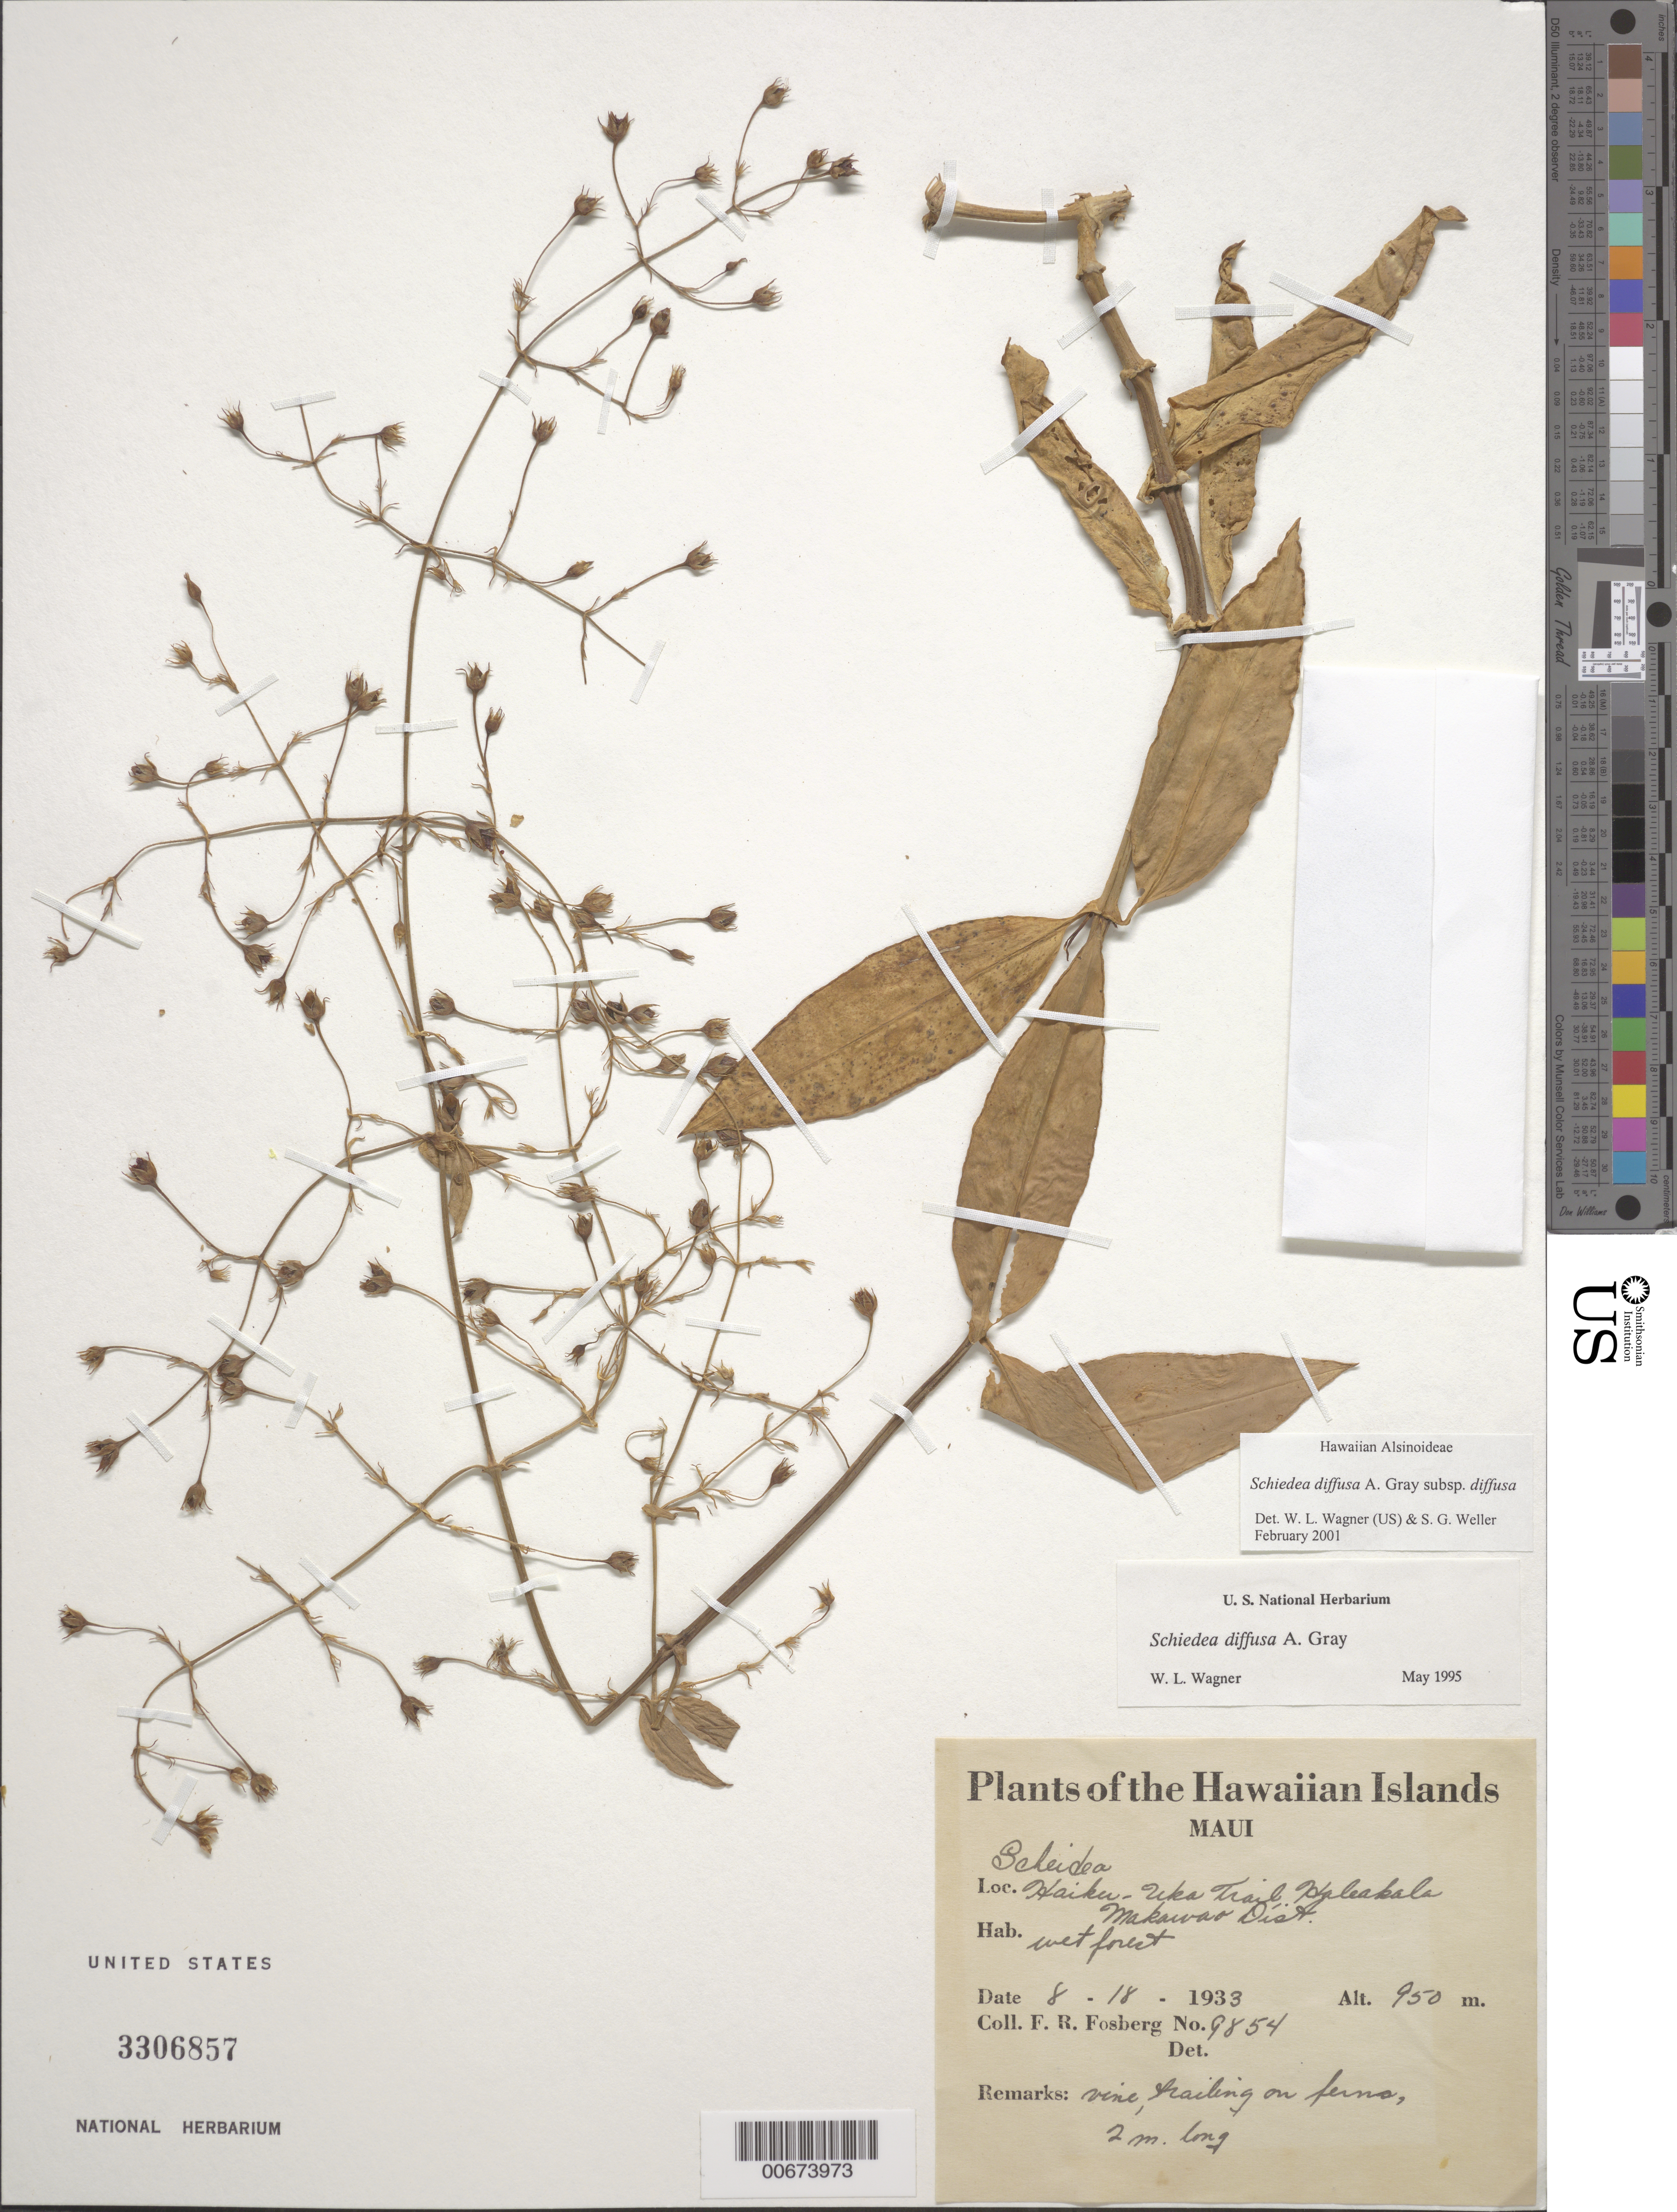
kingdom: Plantae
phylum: Tracheophyta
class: Magnoliopsida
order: Caryophyllales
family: Caryophyllaceae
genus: Schiedea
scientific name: Schiedea diffusa subsp. diffusa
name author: A. Gray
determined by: Wagner, W. L.; Weller, Stephen G.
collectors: F. R. Fosberg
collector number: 9854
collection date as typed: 18 Aug 1933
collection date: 1933-08-18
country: United States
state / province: Hawaii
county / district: Maui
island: Maui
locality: Makawao District, Haiku-Uka Trail, Haleakala.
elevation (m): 950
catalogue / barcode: US 3306857